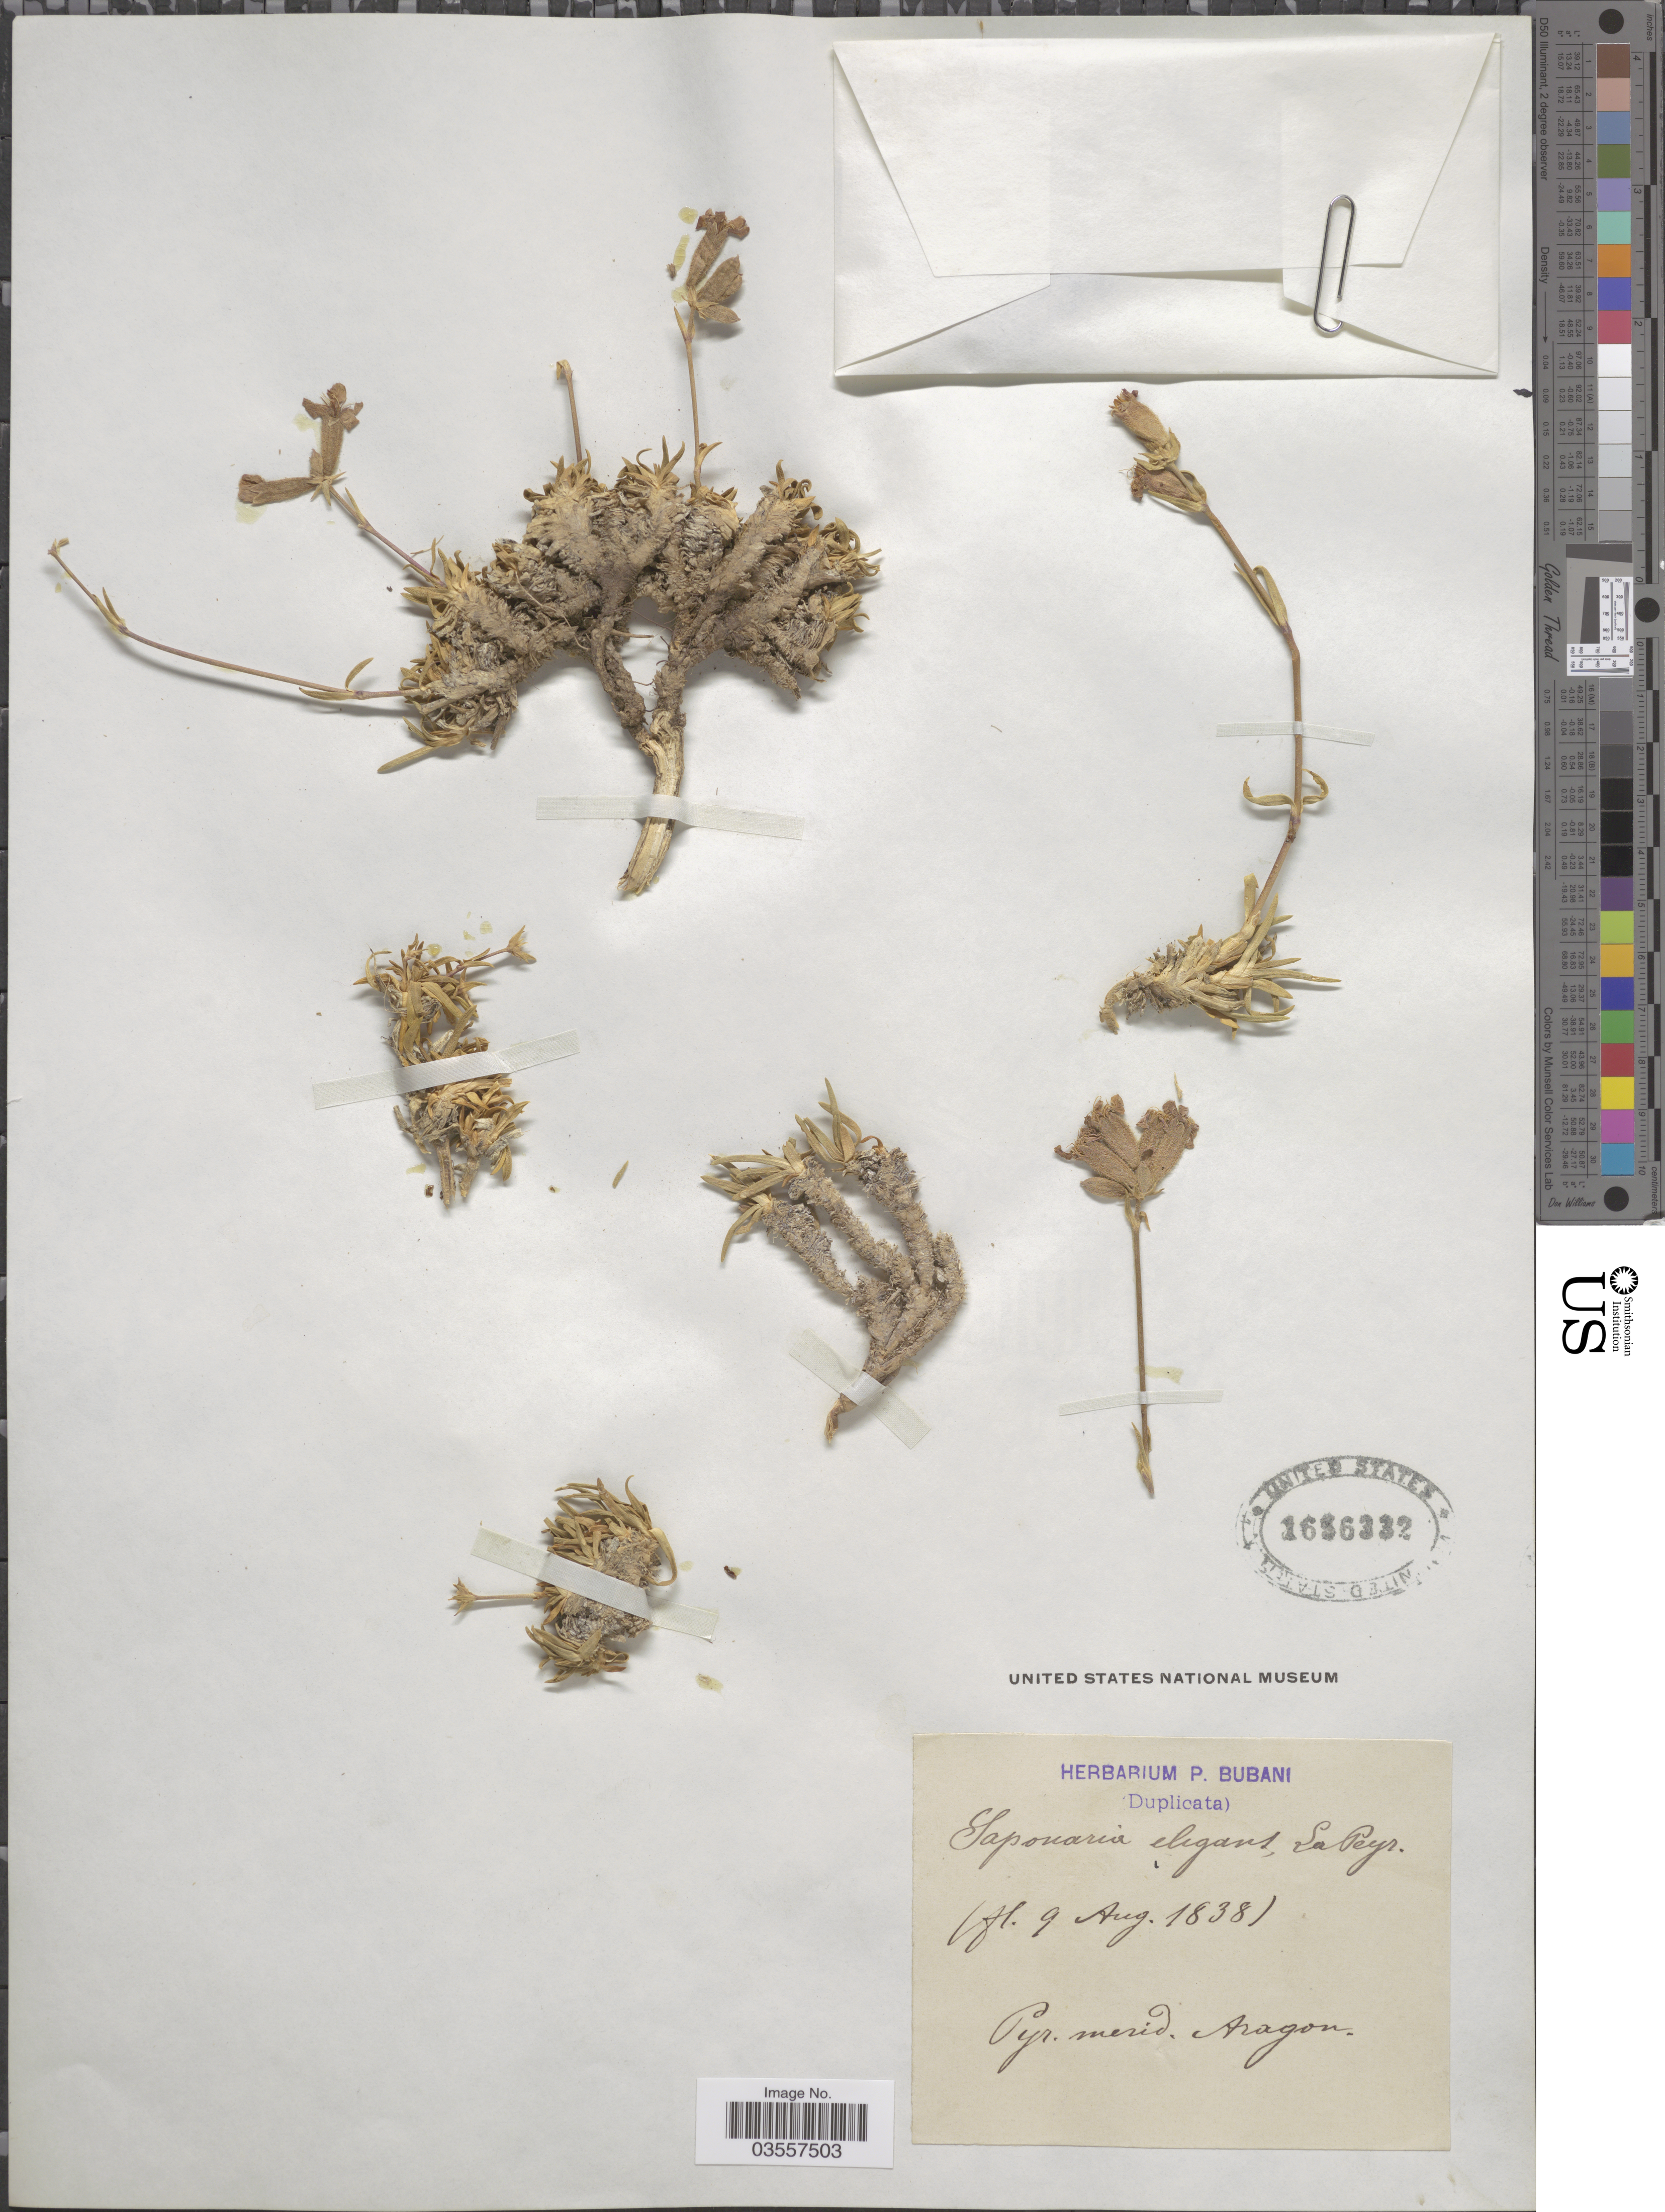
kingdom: Plantae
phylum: Tracheophyta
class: Magnoliopsida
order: Caryophyllales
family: Caryophyllaceae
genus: Saponaria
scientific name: Saponaria elegans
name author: Lapeyr.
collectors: ex herb. P. Bubani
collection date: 1838-08-09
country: Spain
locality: Pyr. merid. Aragon.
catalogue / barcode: US 1656332